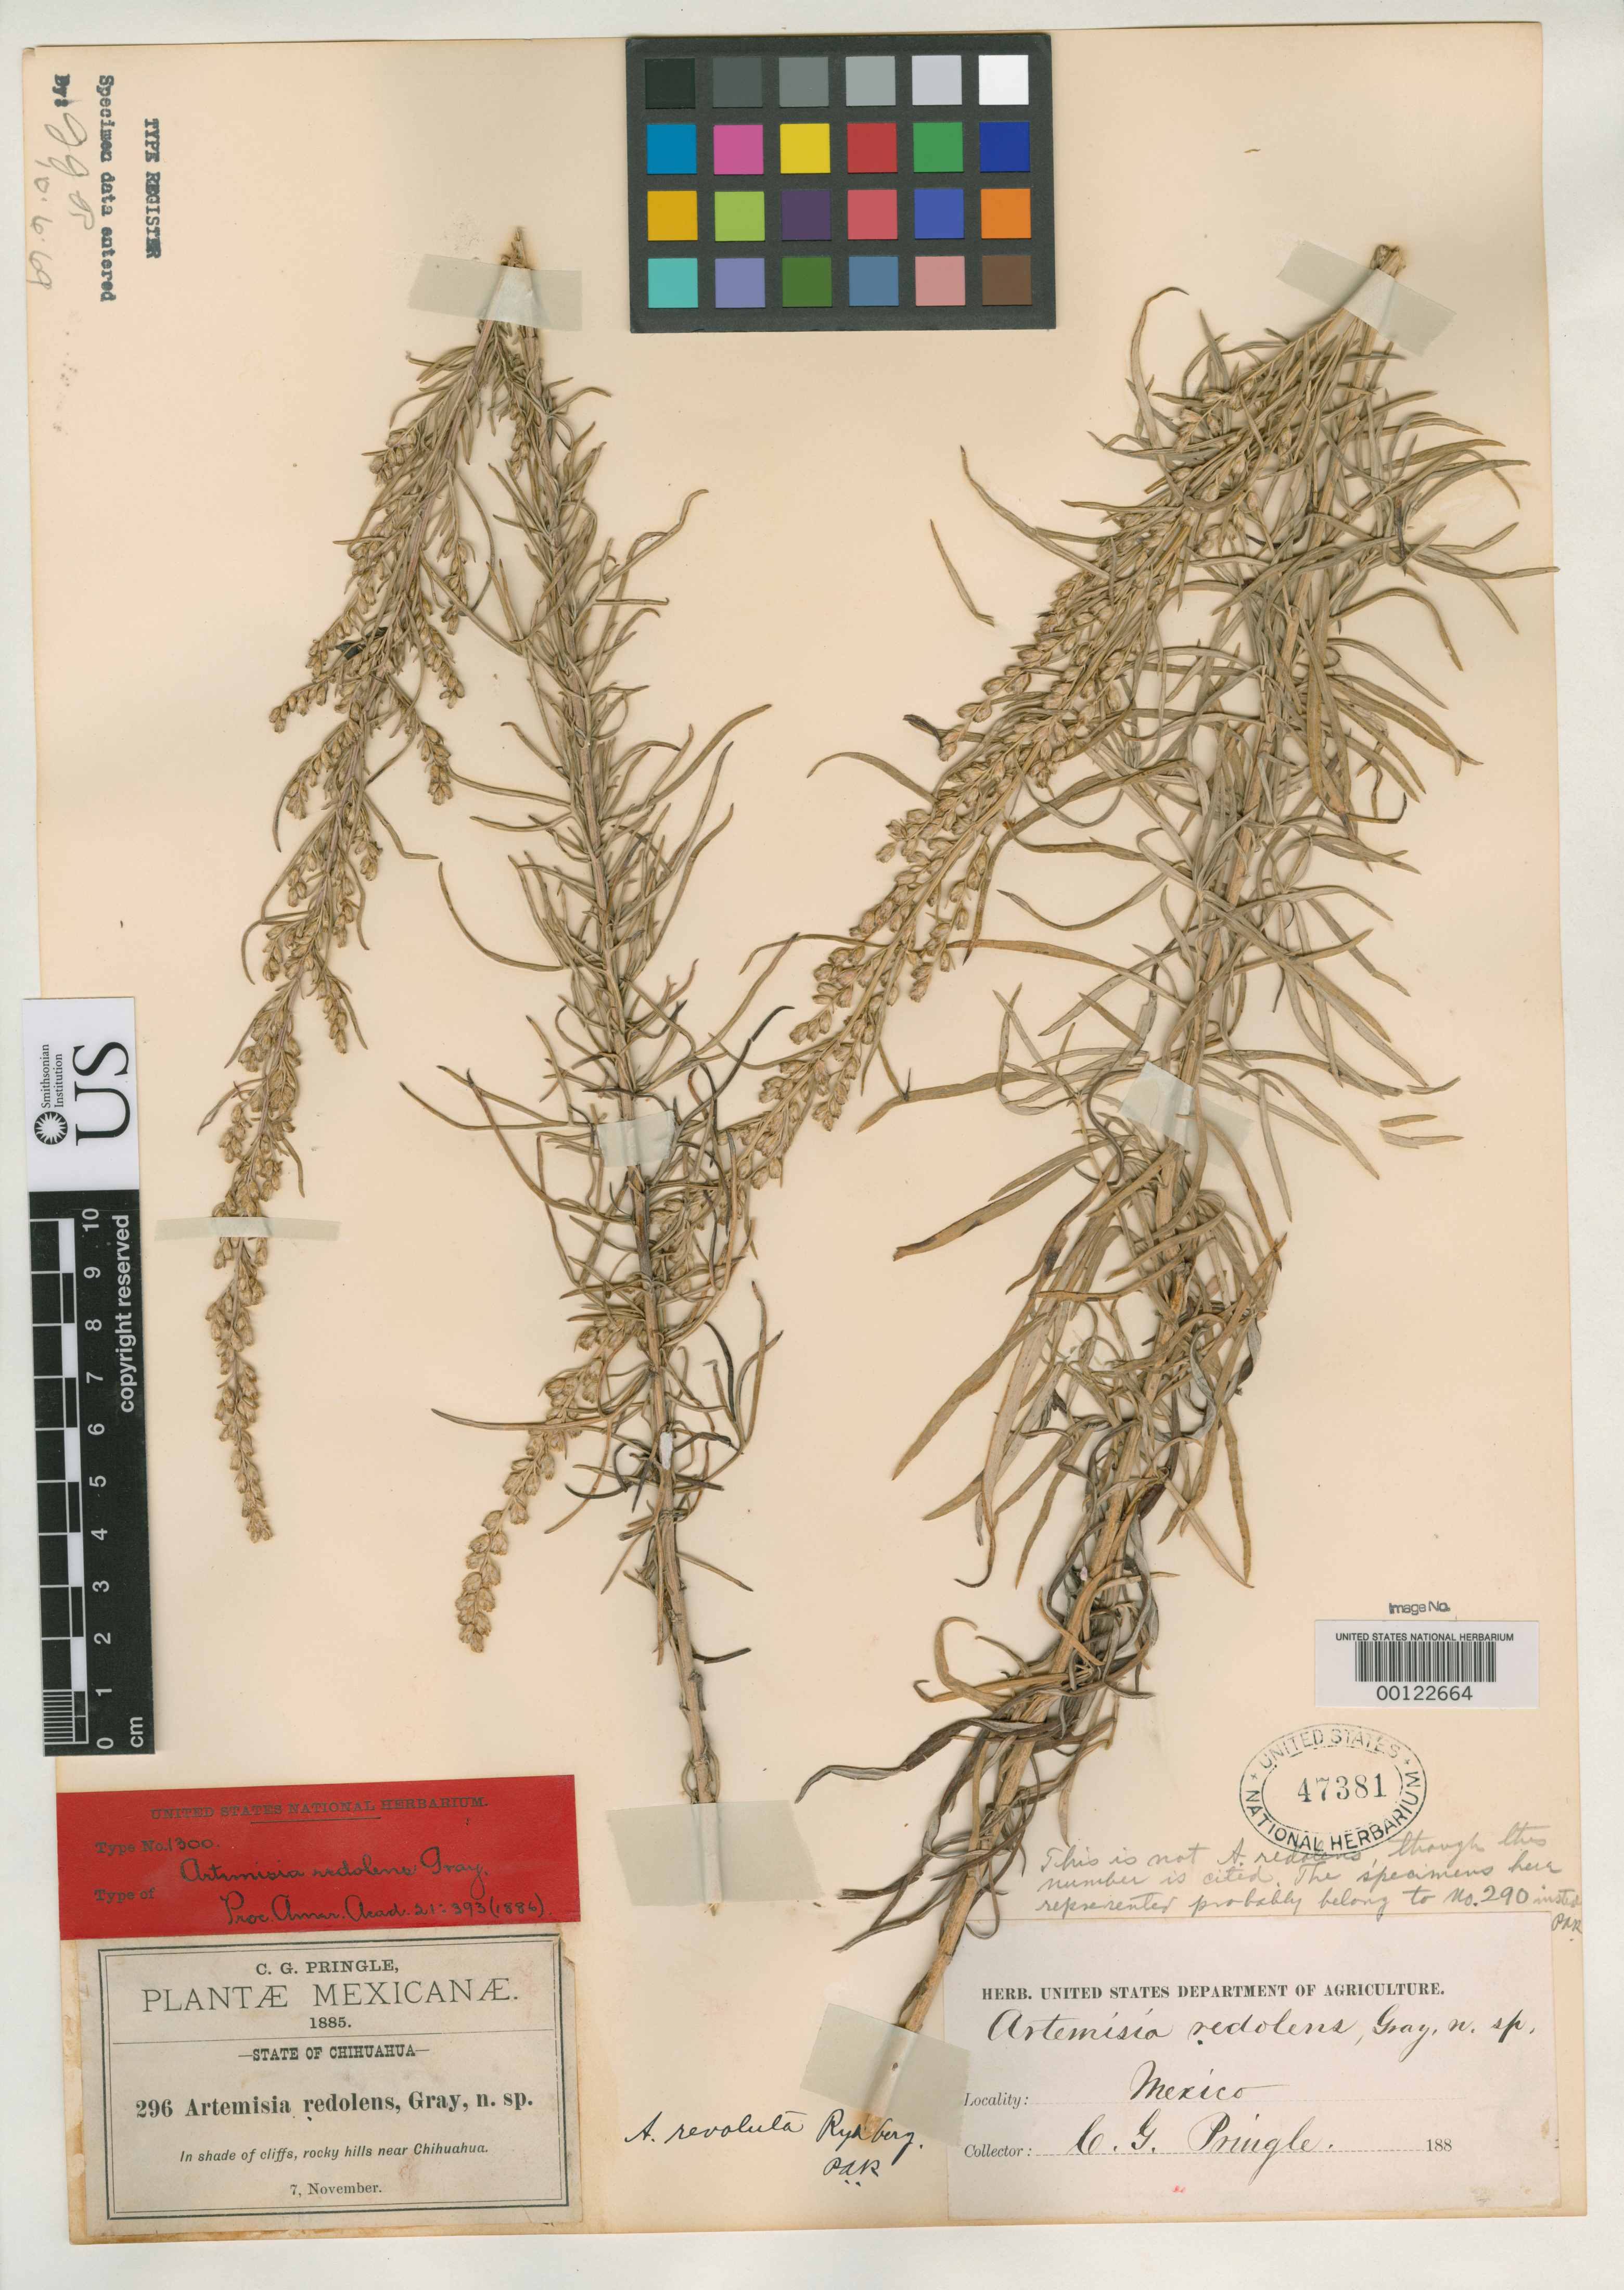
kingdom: Plantae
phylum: Tracheophyta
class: Magnoliopsida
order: Asterales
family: Asteraceae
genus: Artemisia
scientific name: Artemisia redolens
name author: A. Gray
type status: Isotype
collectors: C. G. Pringle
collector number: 296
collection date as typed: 07 Nov 1885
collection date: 1885-11-07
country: Mexico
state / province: Chihuahua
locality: Chihuahua.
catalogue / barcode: US 47381